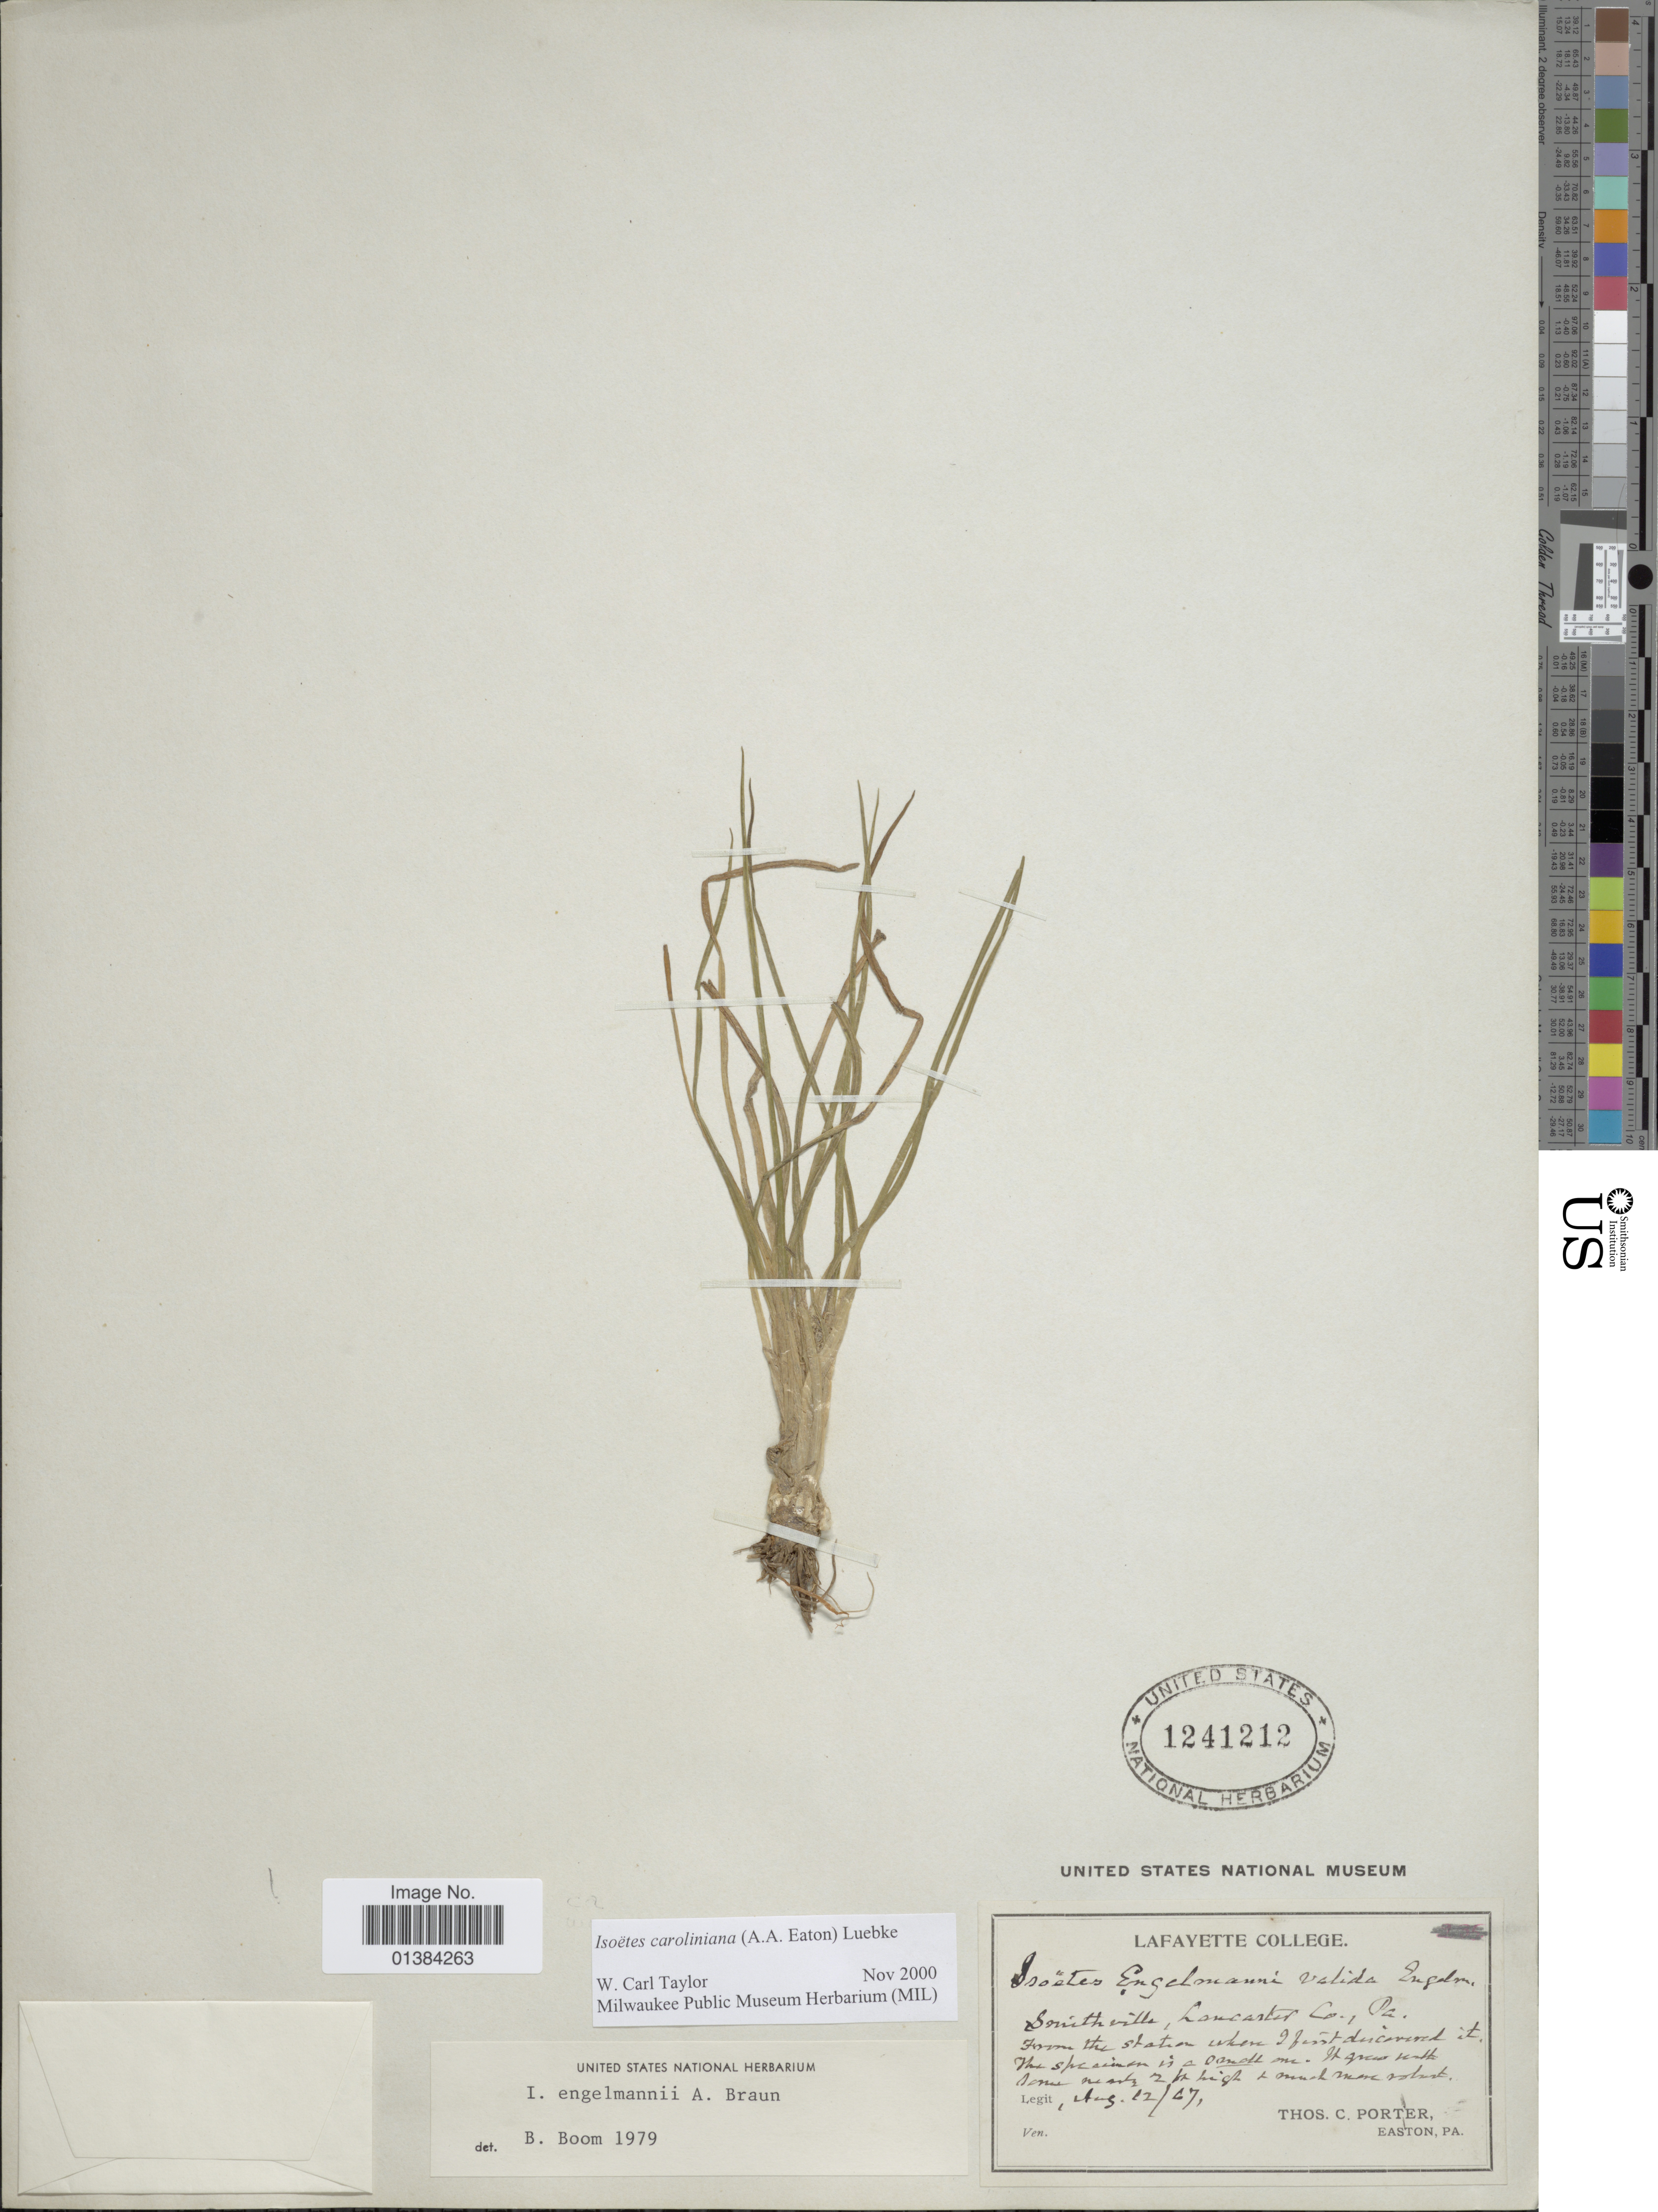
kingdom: Plantae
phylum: Tracheophyta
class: Lycopodiopsida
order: Isoetales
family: Isoetaceae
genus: Isoetes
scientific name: Isoetes caroliniana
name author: (A.A. Eaton) Luebke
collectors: T. C. Porter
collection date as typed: Transcribed d/m/y: 12/8/67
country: United States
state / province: Pennsylvania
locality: Smithville, Lancaster Co.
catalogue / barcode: US 1241212